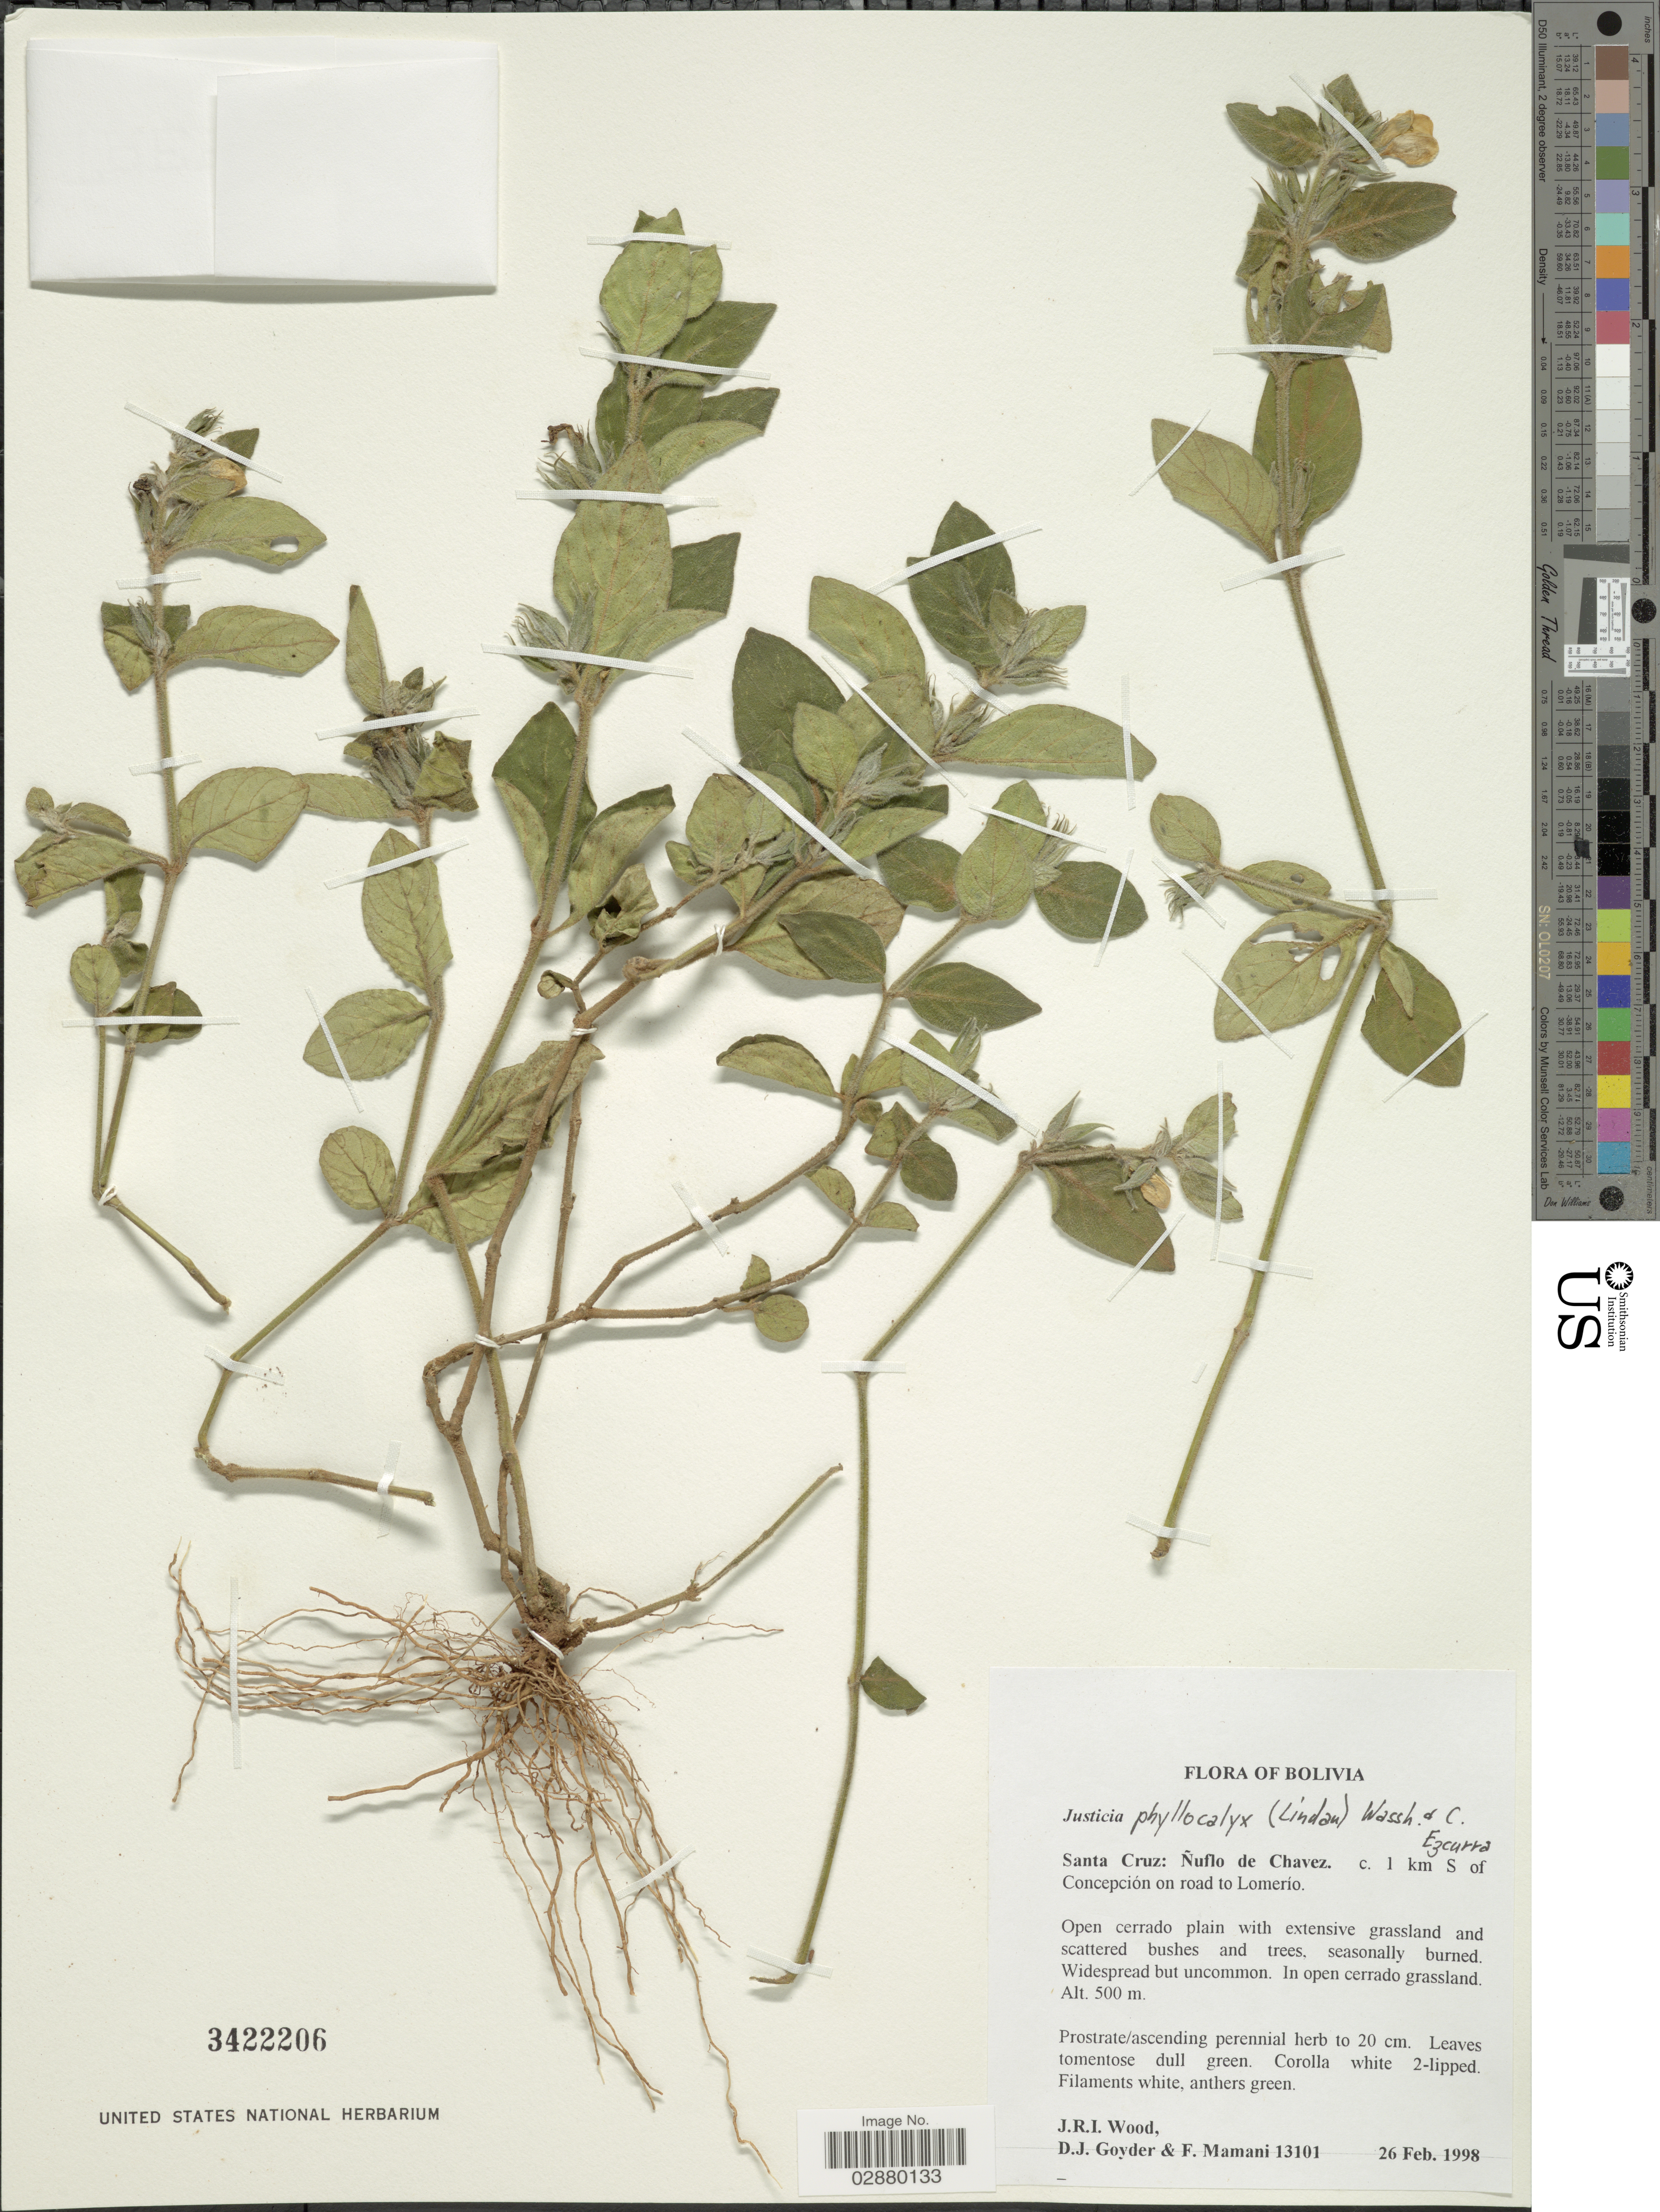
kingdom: Plantae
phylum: Tracheophyta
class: Magnoliopsida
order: Lamiales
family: Acanthaceae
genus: Justicia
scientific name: Justicia phyllocalyx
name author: (Lindau) Wassh. & C. Ezcurra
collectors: J. R. I. Wood, D. Goyder & F. Mamani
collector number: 13101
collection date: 1998-02-26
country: Bolivia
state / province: Santa Cruz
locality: Ñuflo de Chavez. c. 1 km S of Concepción on road to Lomerío.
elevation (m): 500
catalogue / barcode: US 3422206